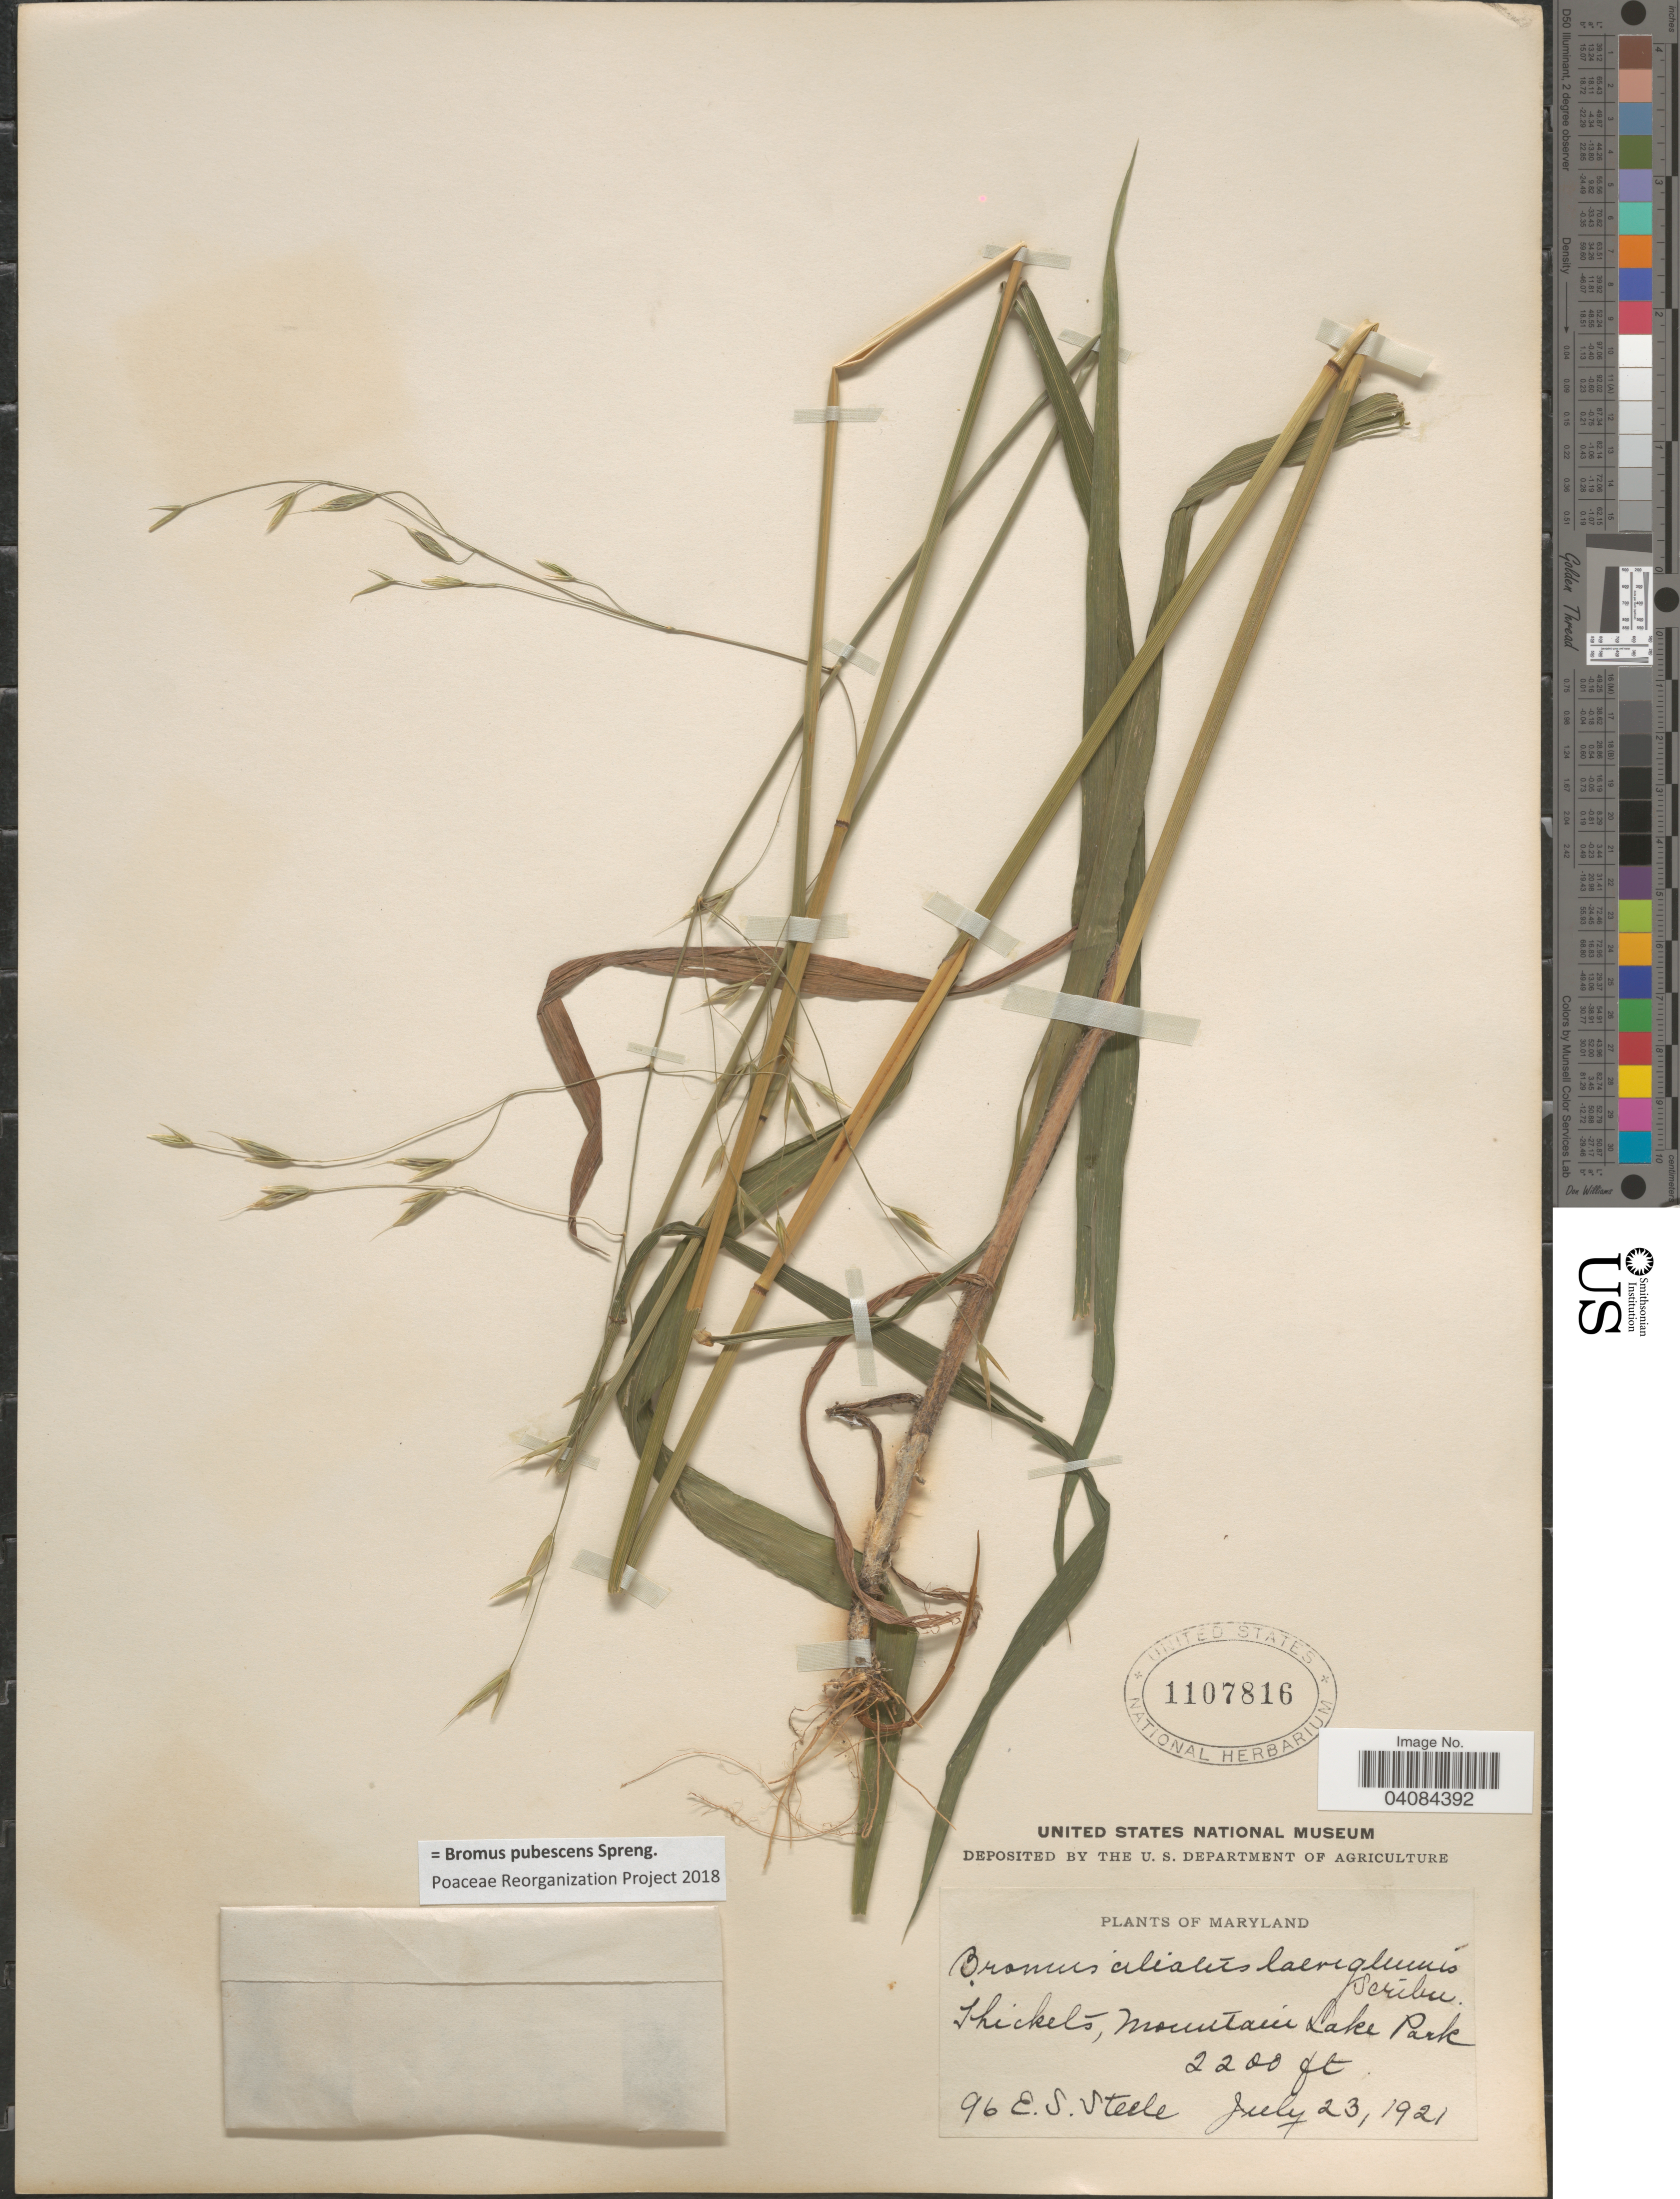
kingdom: Plantae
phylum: Tracheophyta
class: Liliopsida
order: Poales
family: Poaceae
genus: Bromus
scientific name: Bromus pubescens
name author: Muhl. ex Willd.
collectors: E. Steele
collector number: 96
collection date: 1921-07-23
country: United States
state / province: Maryland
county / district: Garrett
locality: Thickets, Mountain Lake Park.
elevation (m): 671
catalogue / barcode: US 1107816